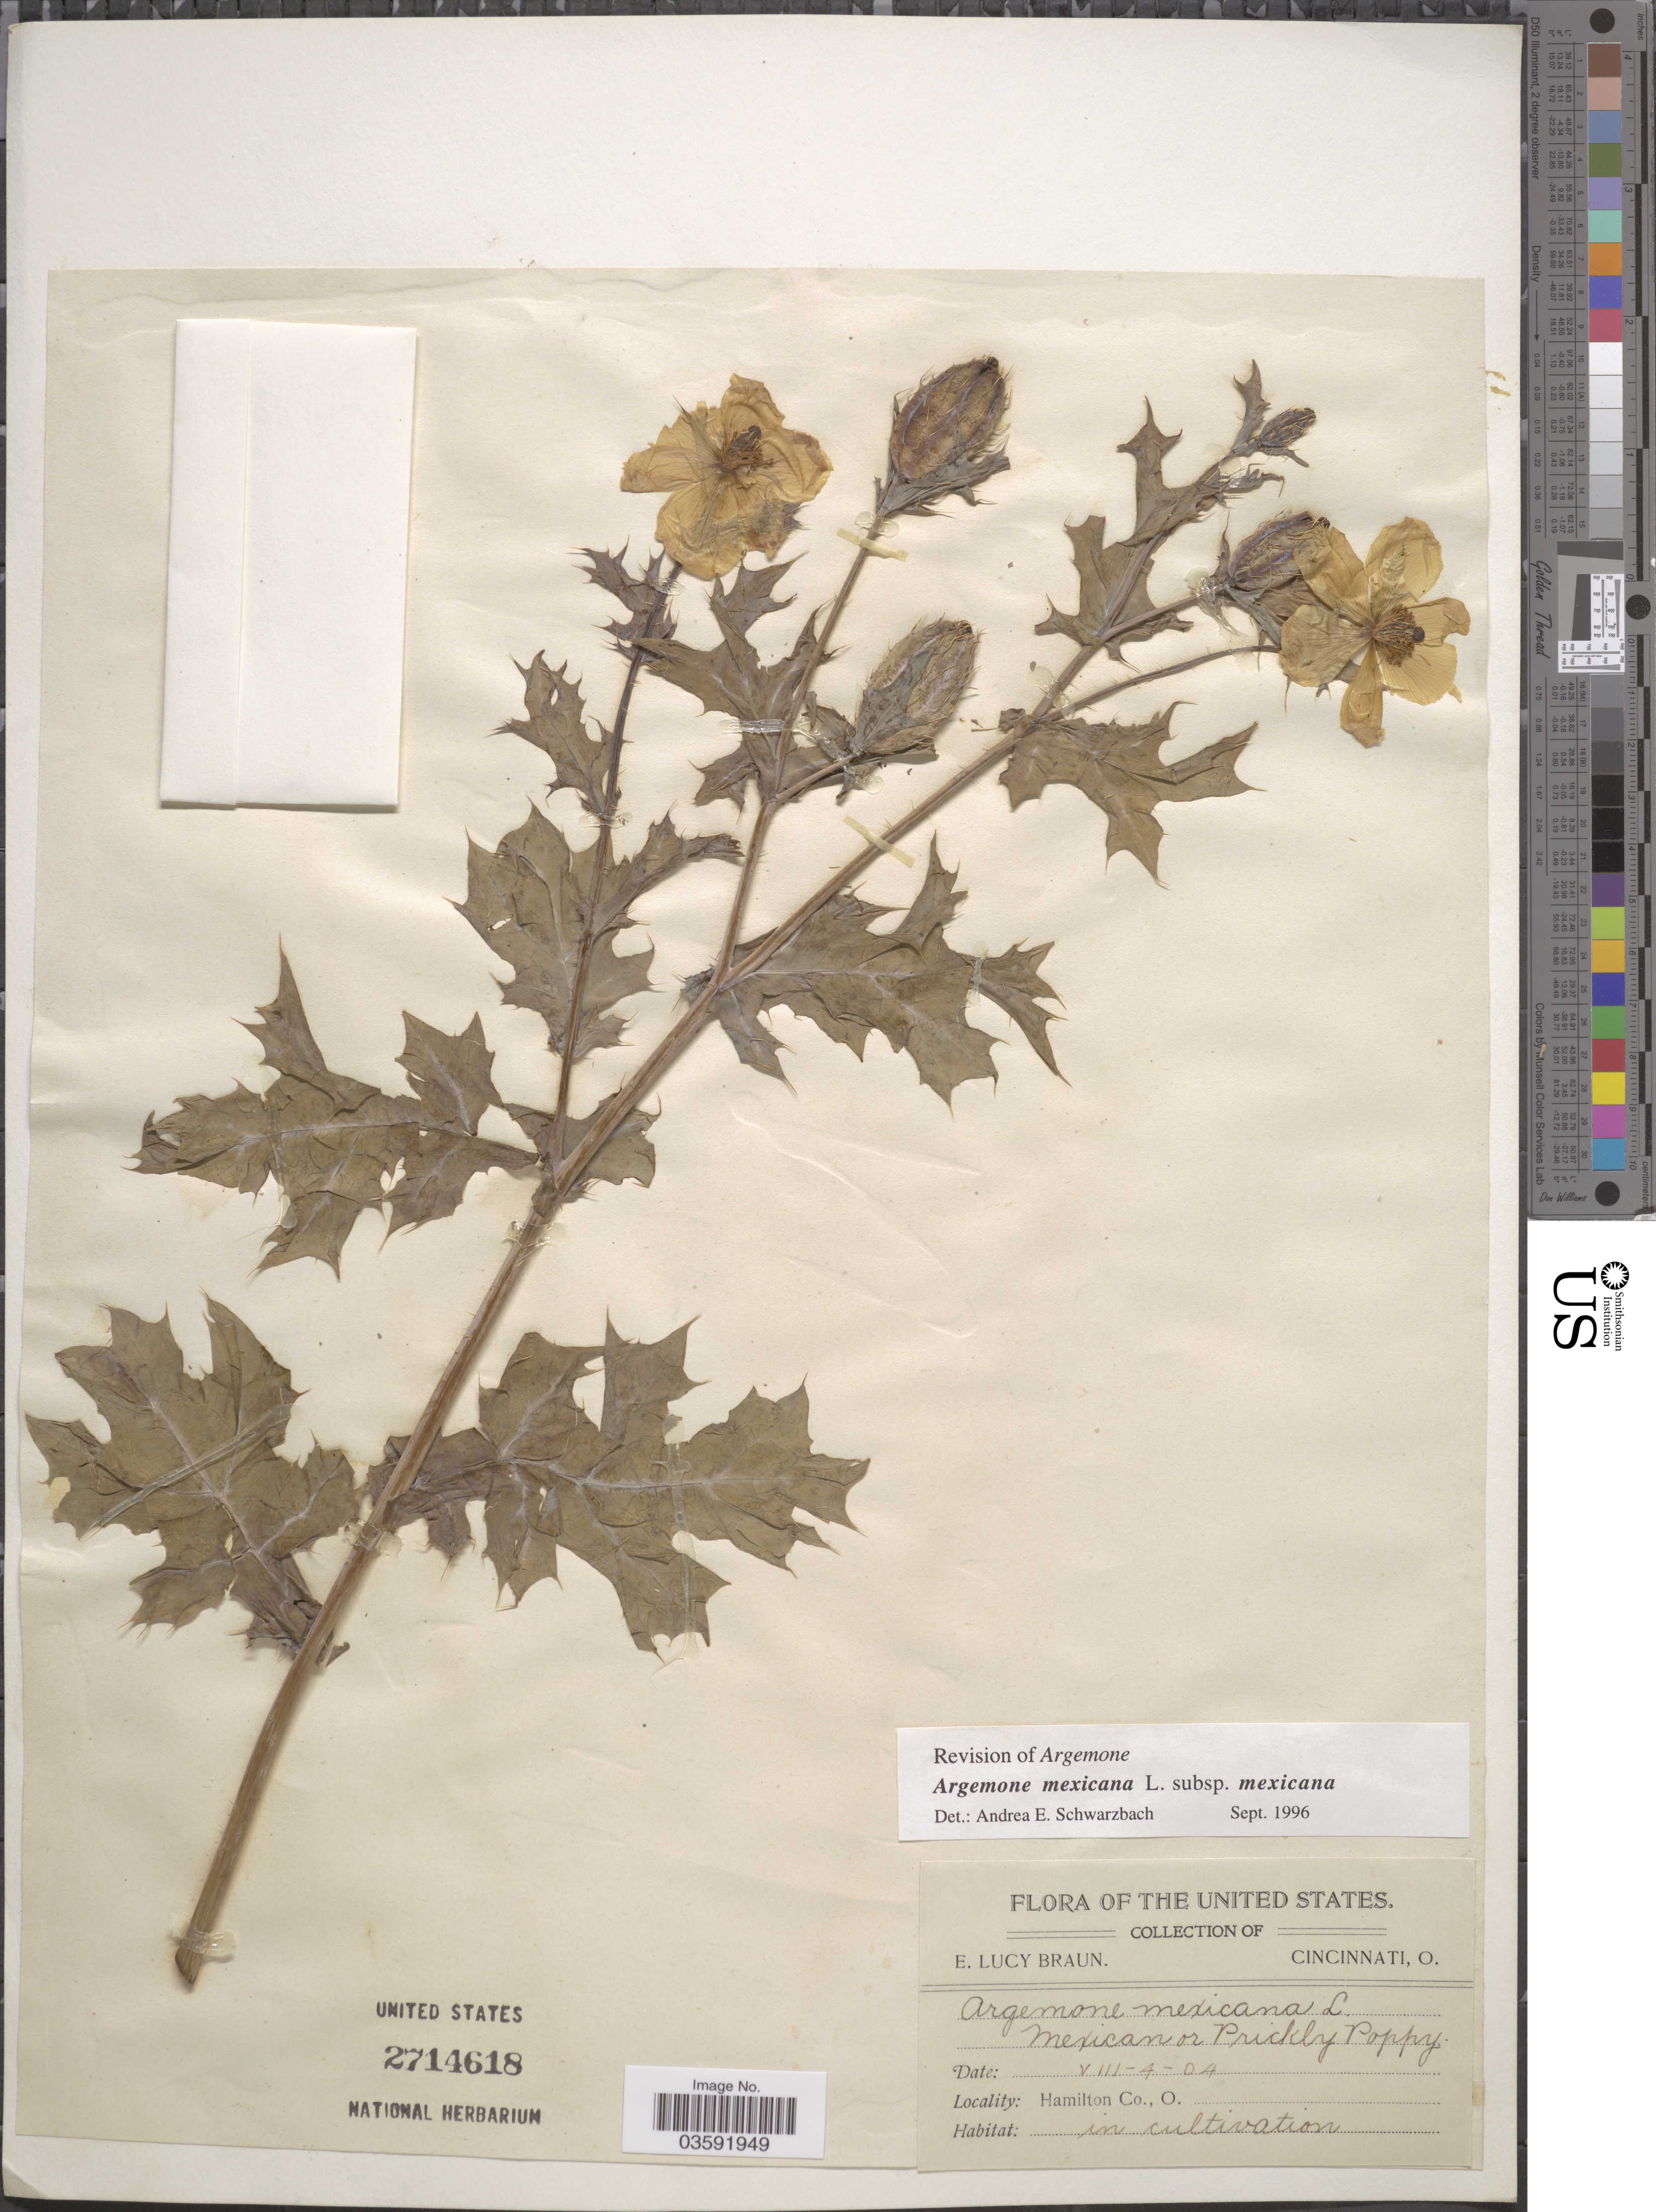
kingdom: Plantae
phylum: Tracheophyta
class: Magnoliopsida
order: Ranunculales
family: Papaveraceae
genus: Argemone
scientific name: Argemone mexicana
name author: L.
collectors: E. L. Braun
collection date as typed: Transcribed d/m/y: 4/8/4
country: United States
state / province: Ohio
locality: Hamilton Co.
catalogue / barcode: US 2714618